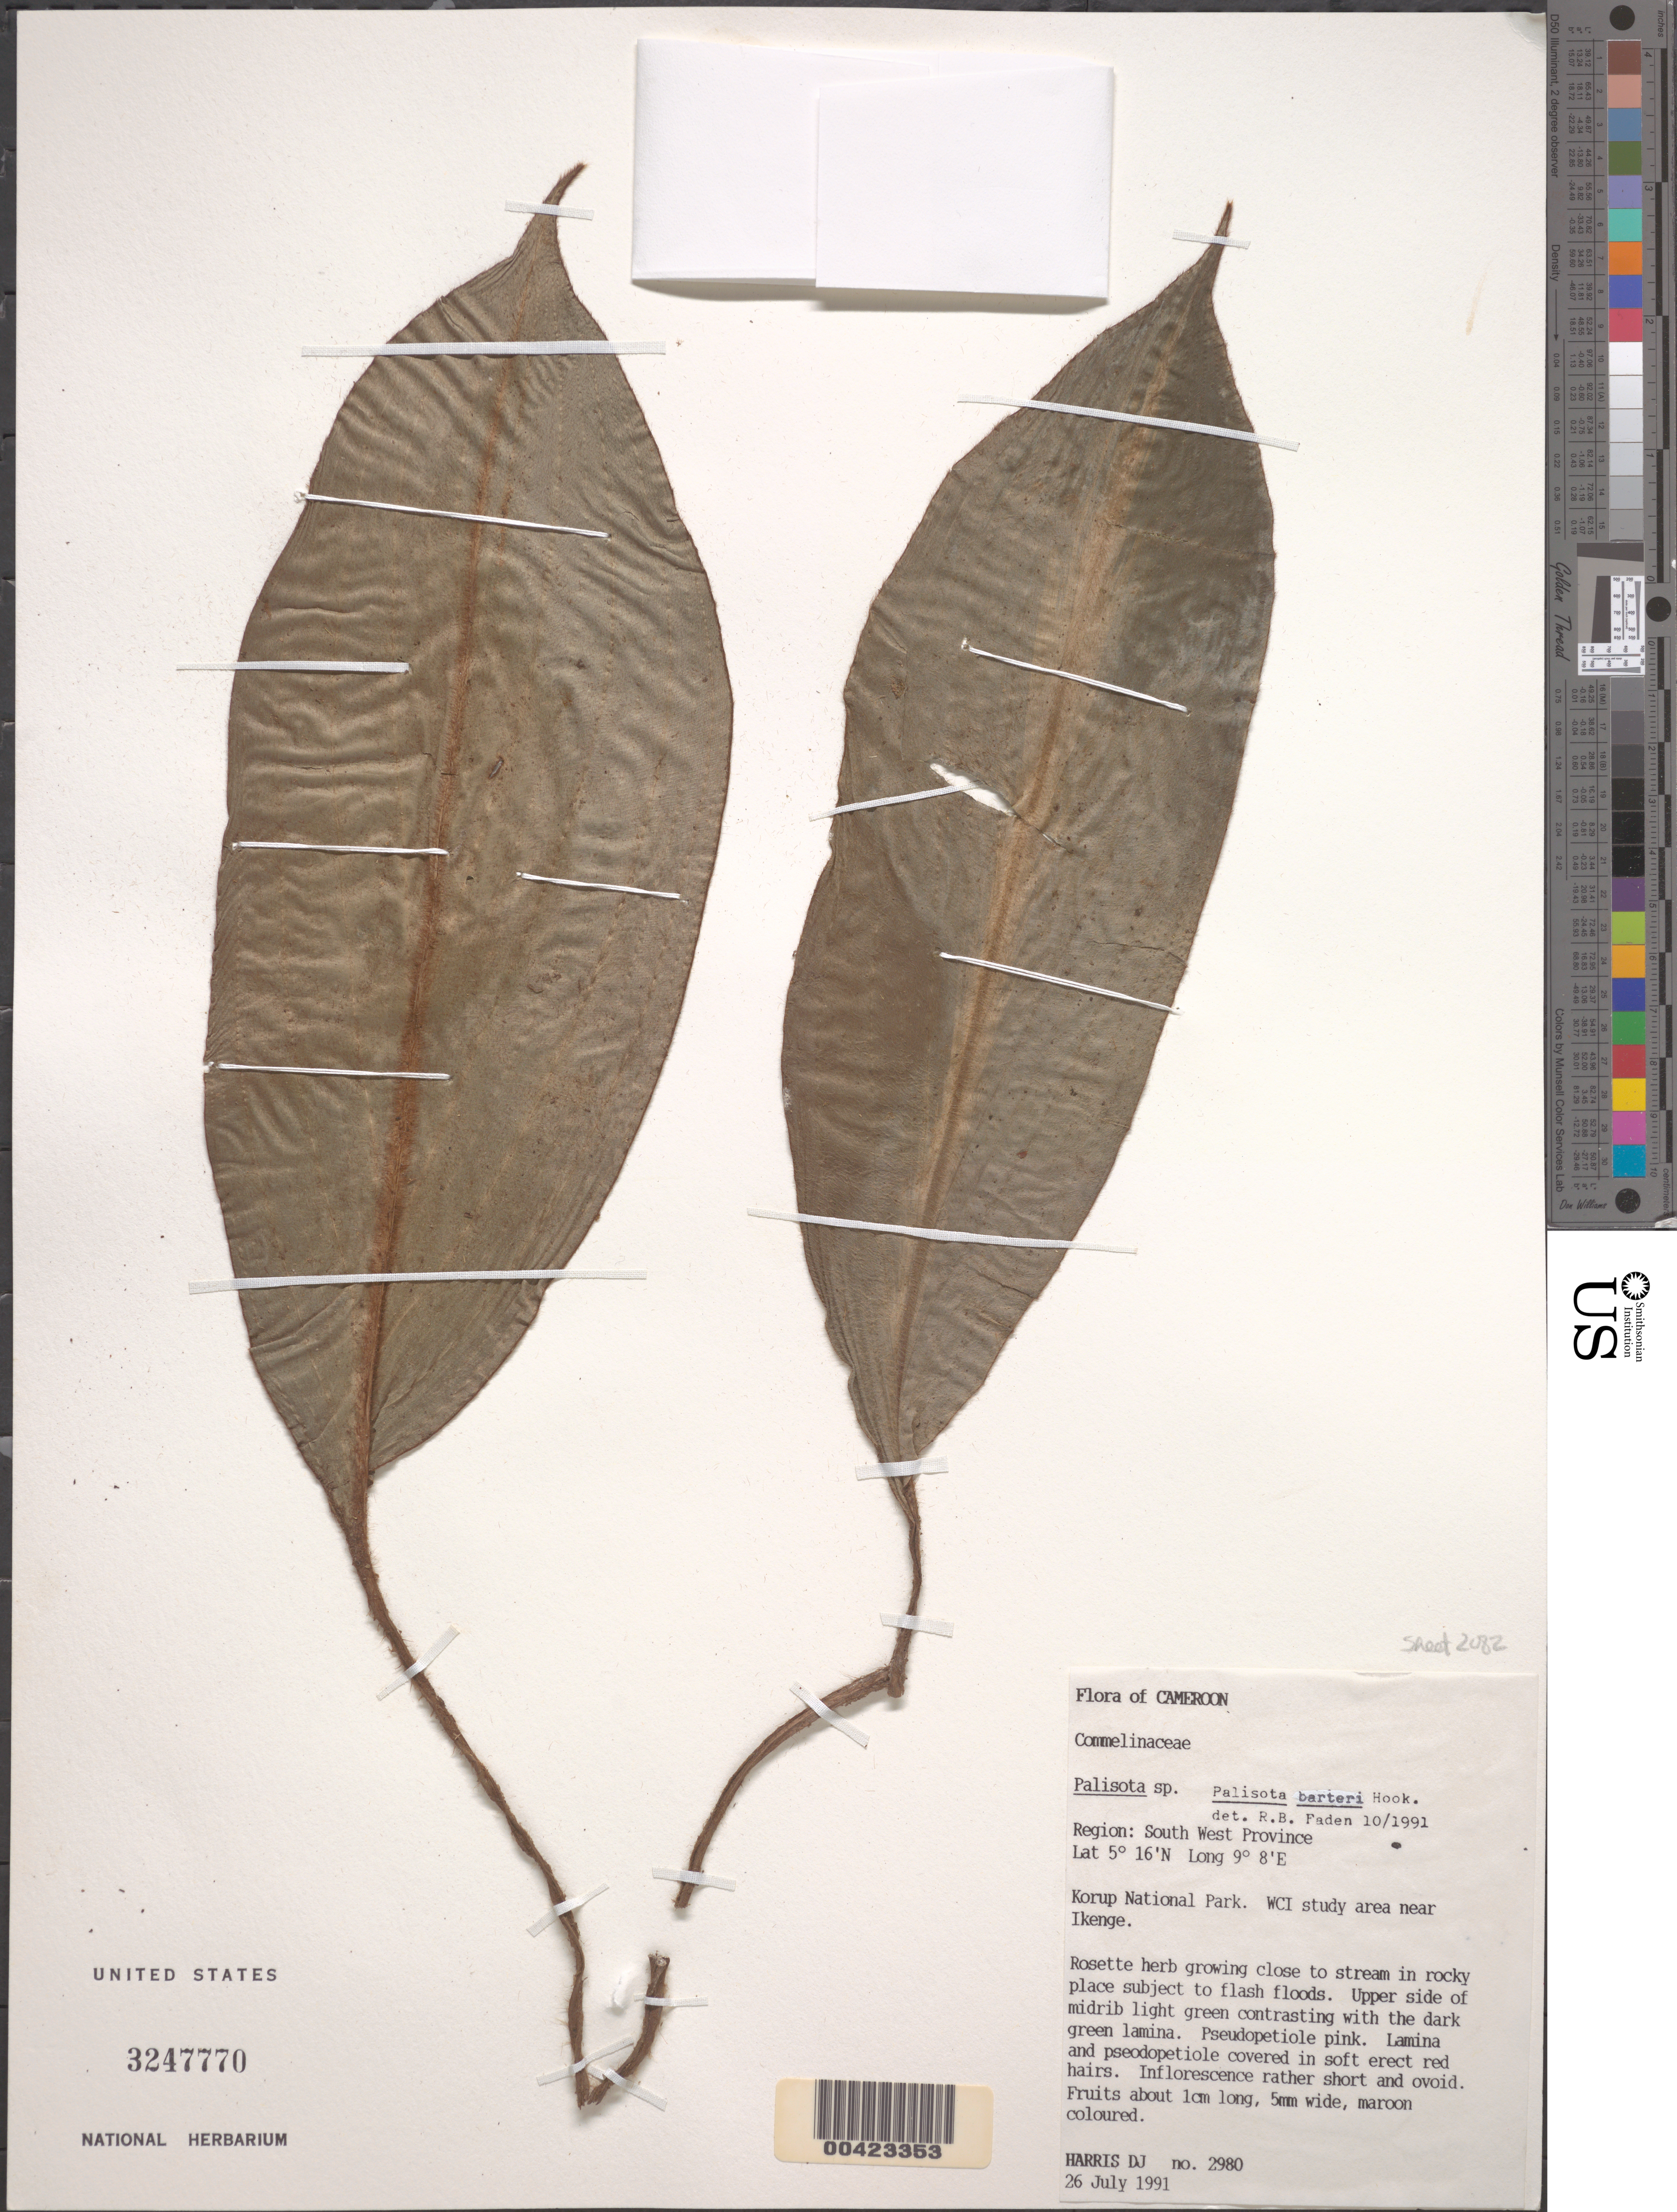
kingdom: Plantae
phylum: Tracheophyta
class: Liliopsida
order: Commelinales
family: Commelinaceae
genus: Palisota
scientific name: Palisota barteri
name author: Hook.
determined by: Faden, Robert B., (US), Smithsonian Institution - National Museum of Natural History (UNITED STATES)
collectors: D. J. Harris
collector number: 2980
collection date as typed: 26 Jul 1991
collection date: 1991-07-26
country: Cameroon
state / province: Sud-Ouest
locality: Korup national park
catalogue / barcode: US 3247770